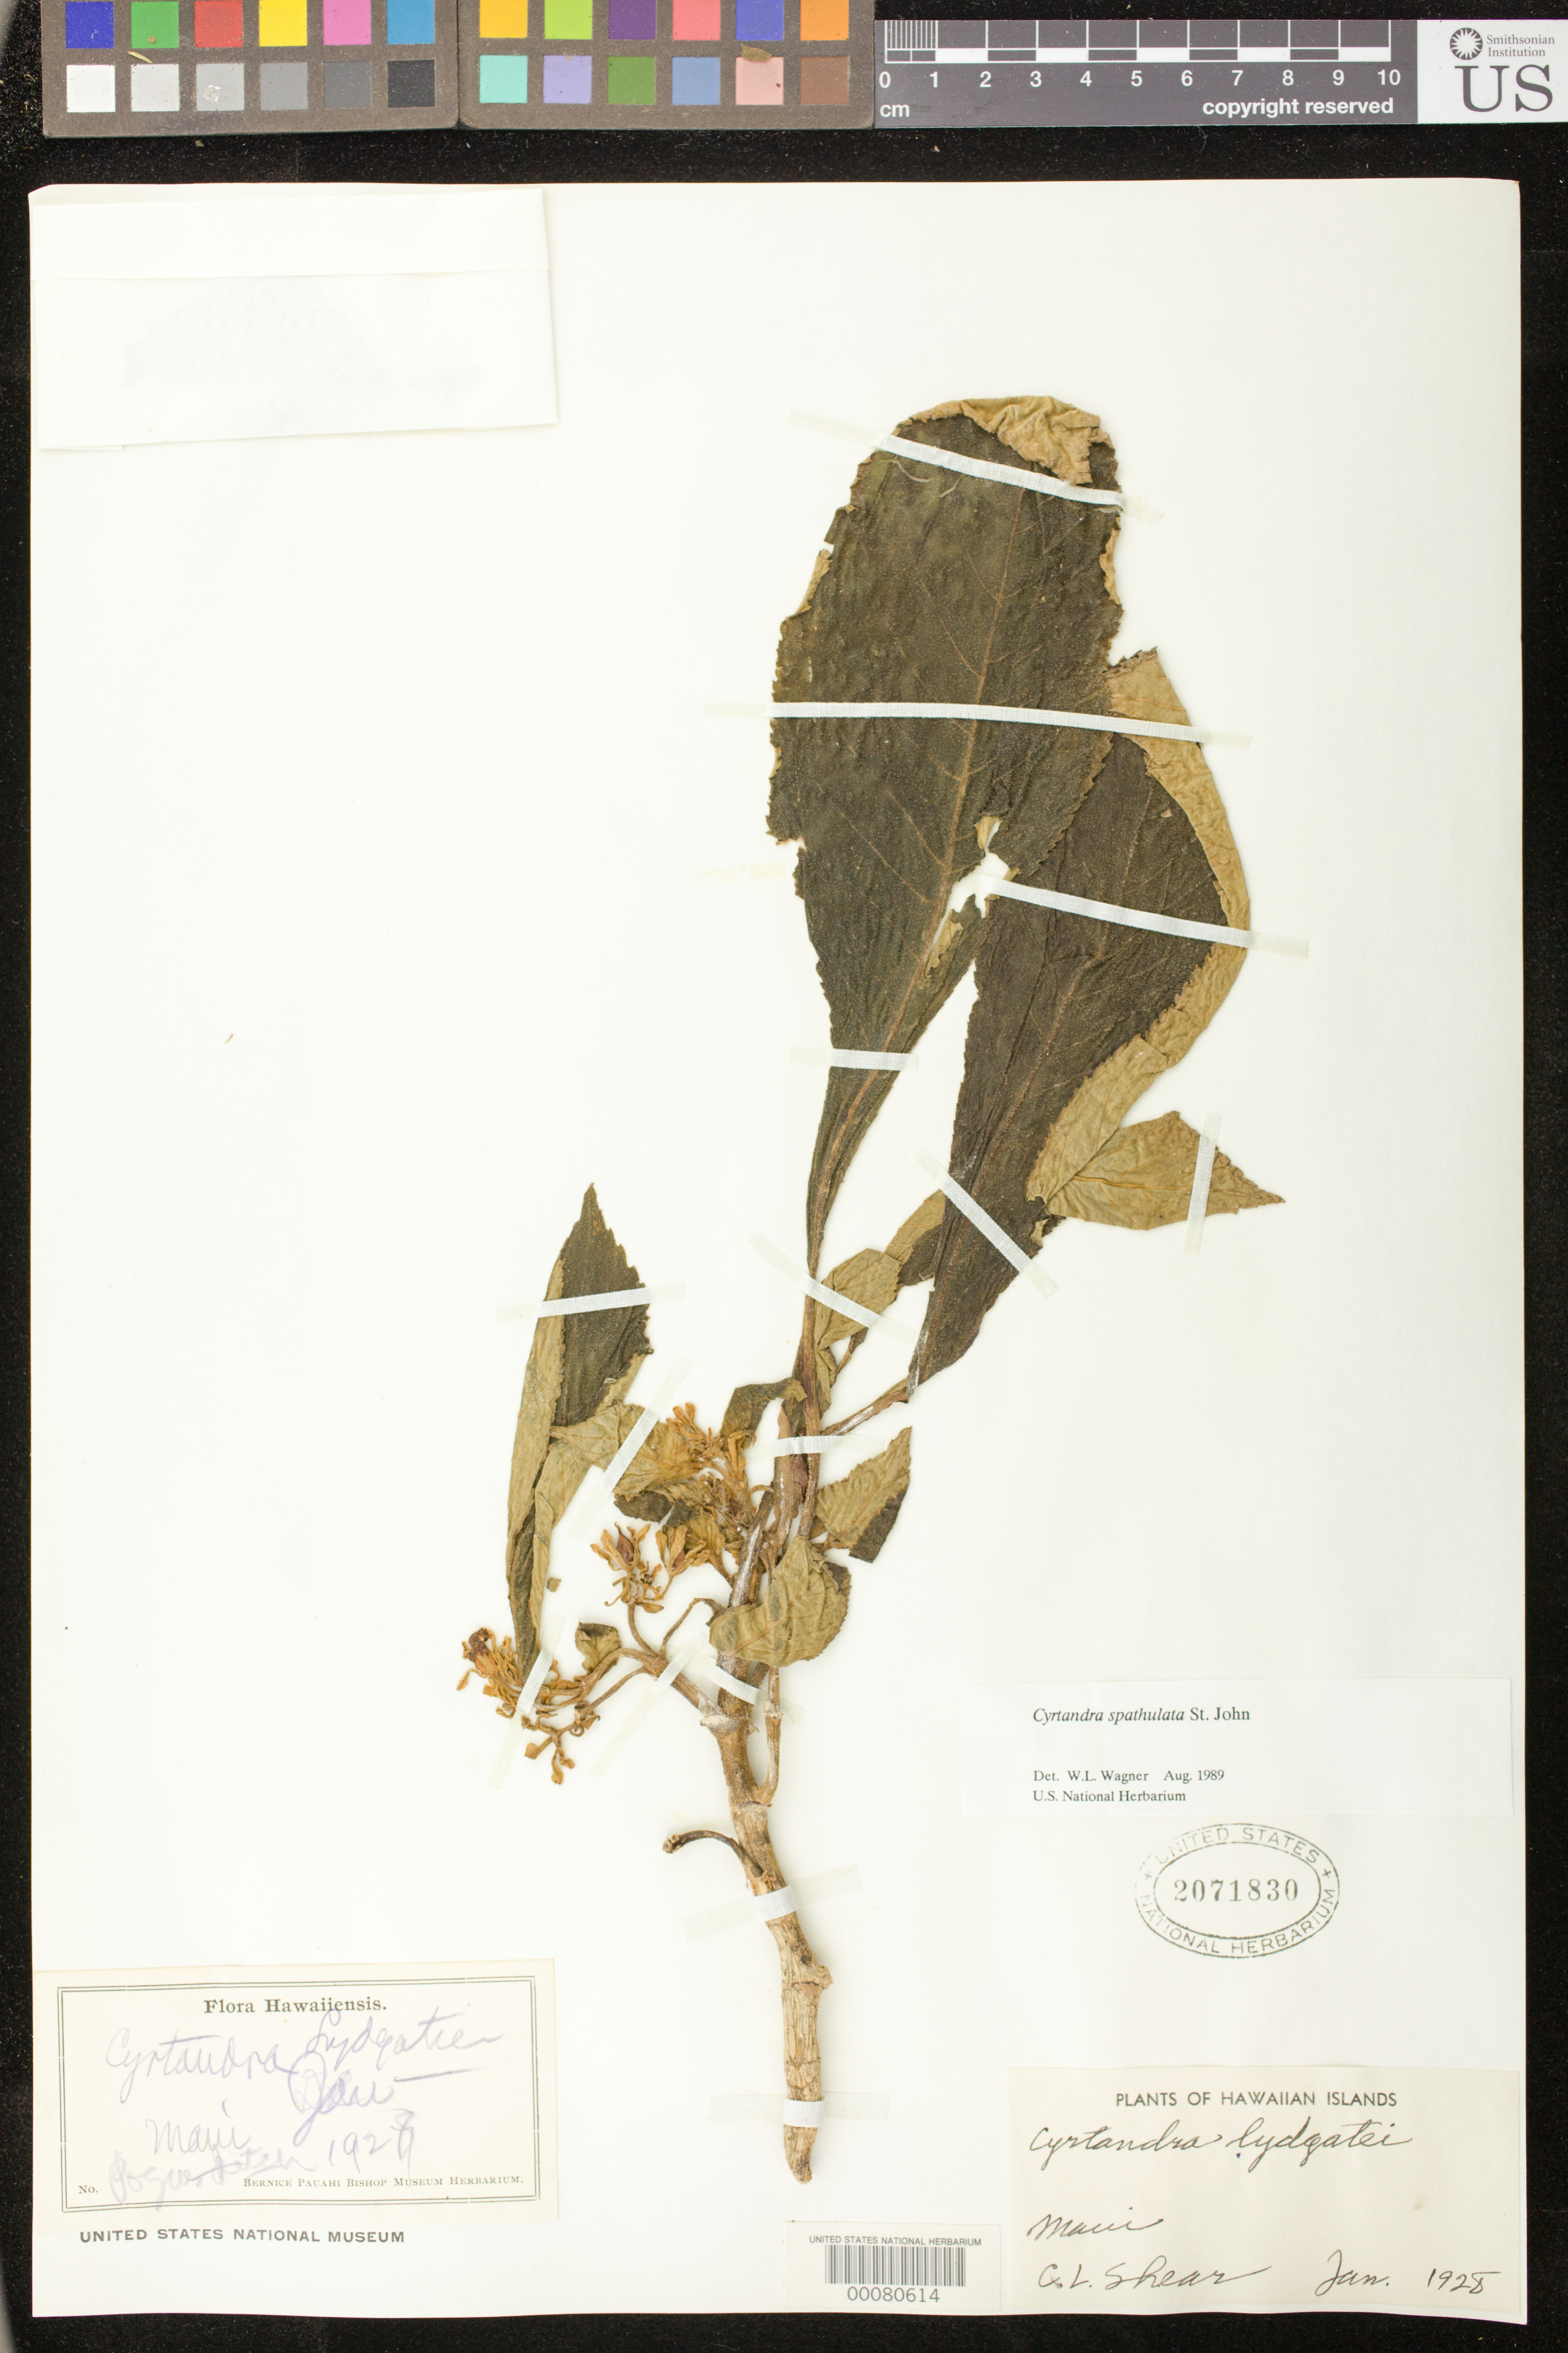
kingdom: Plantae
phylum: Tracheophyta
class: Magnoliopsida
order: Lamiales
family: Gesneriaceae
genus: Cyrtandra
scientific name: Cyrtandra spathulata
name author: H. St. John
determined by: Wagner, W. L., (BOT), Smithsonian Institution - National Museum of Natural History (UNITED STATES)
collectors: C. L. Shear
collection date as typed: Jan 1928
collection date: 1928-01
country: United States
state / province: Hawaii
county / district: Maui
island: Maui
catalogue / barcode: US 2071830